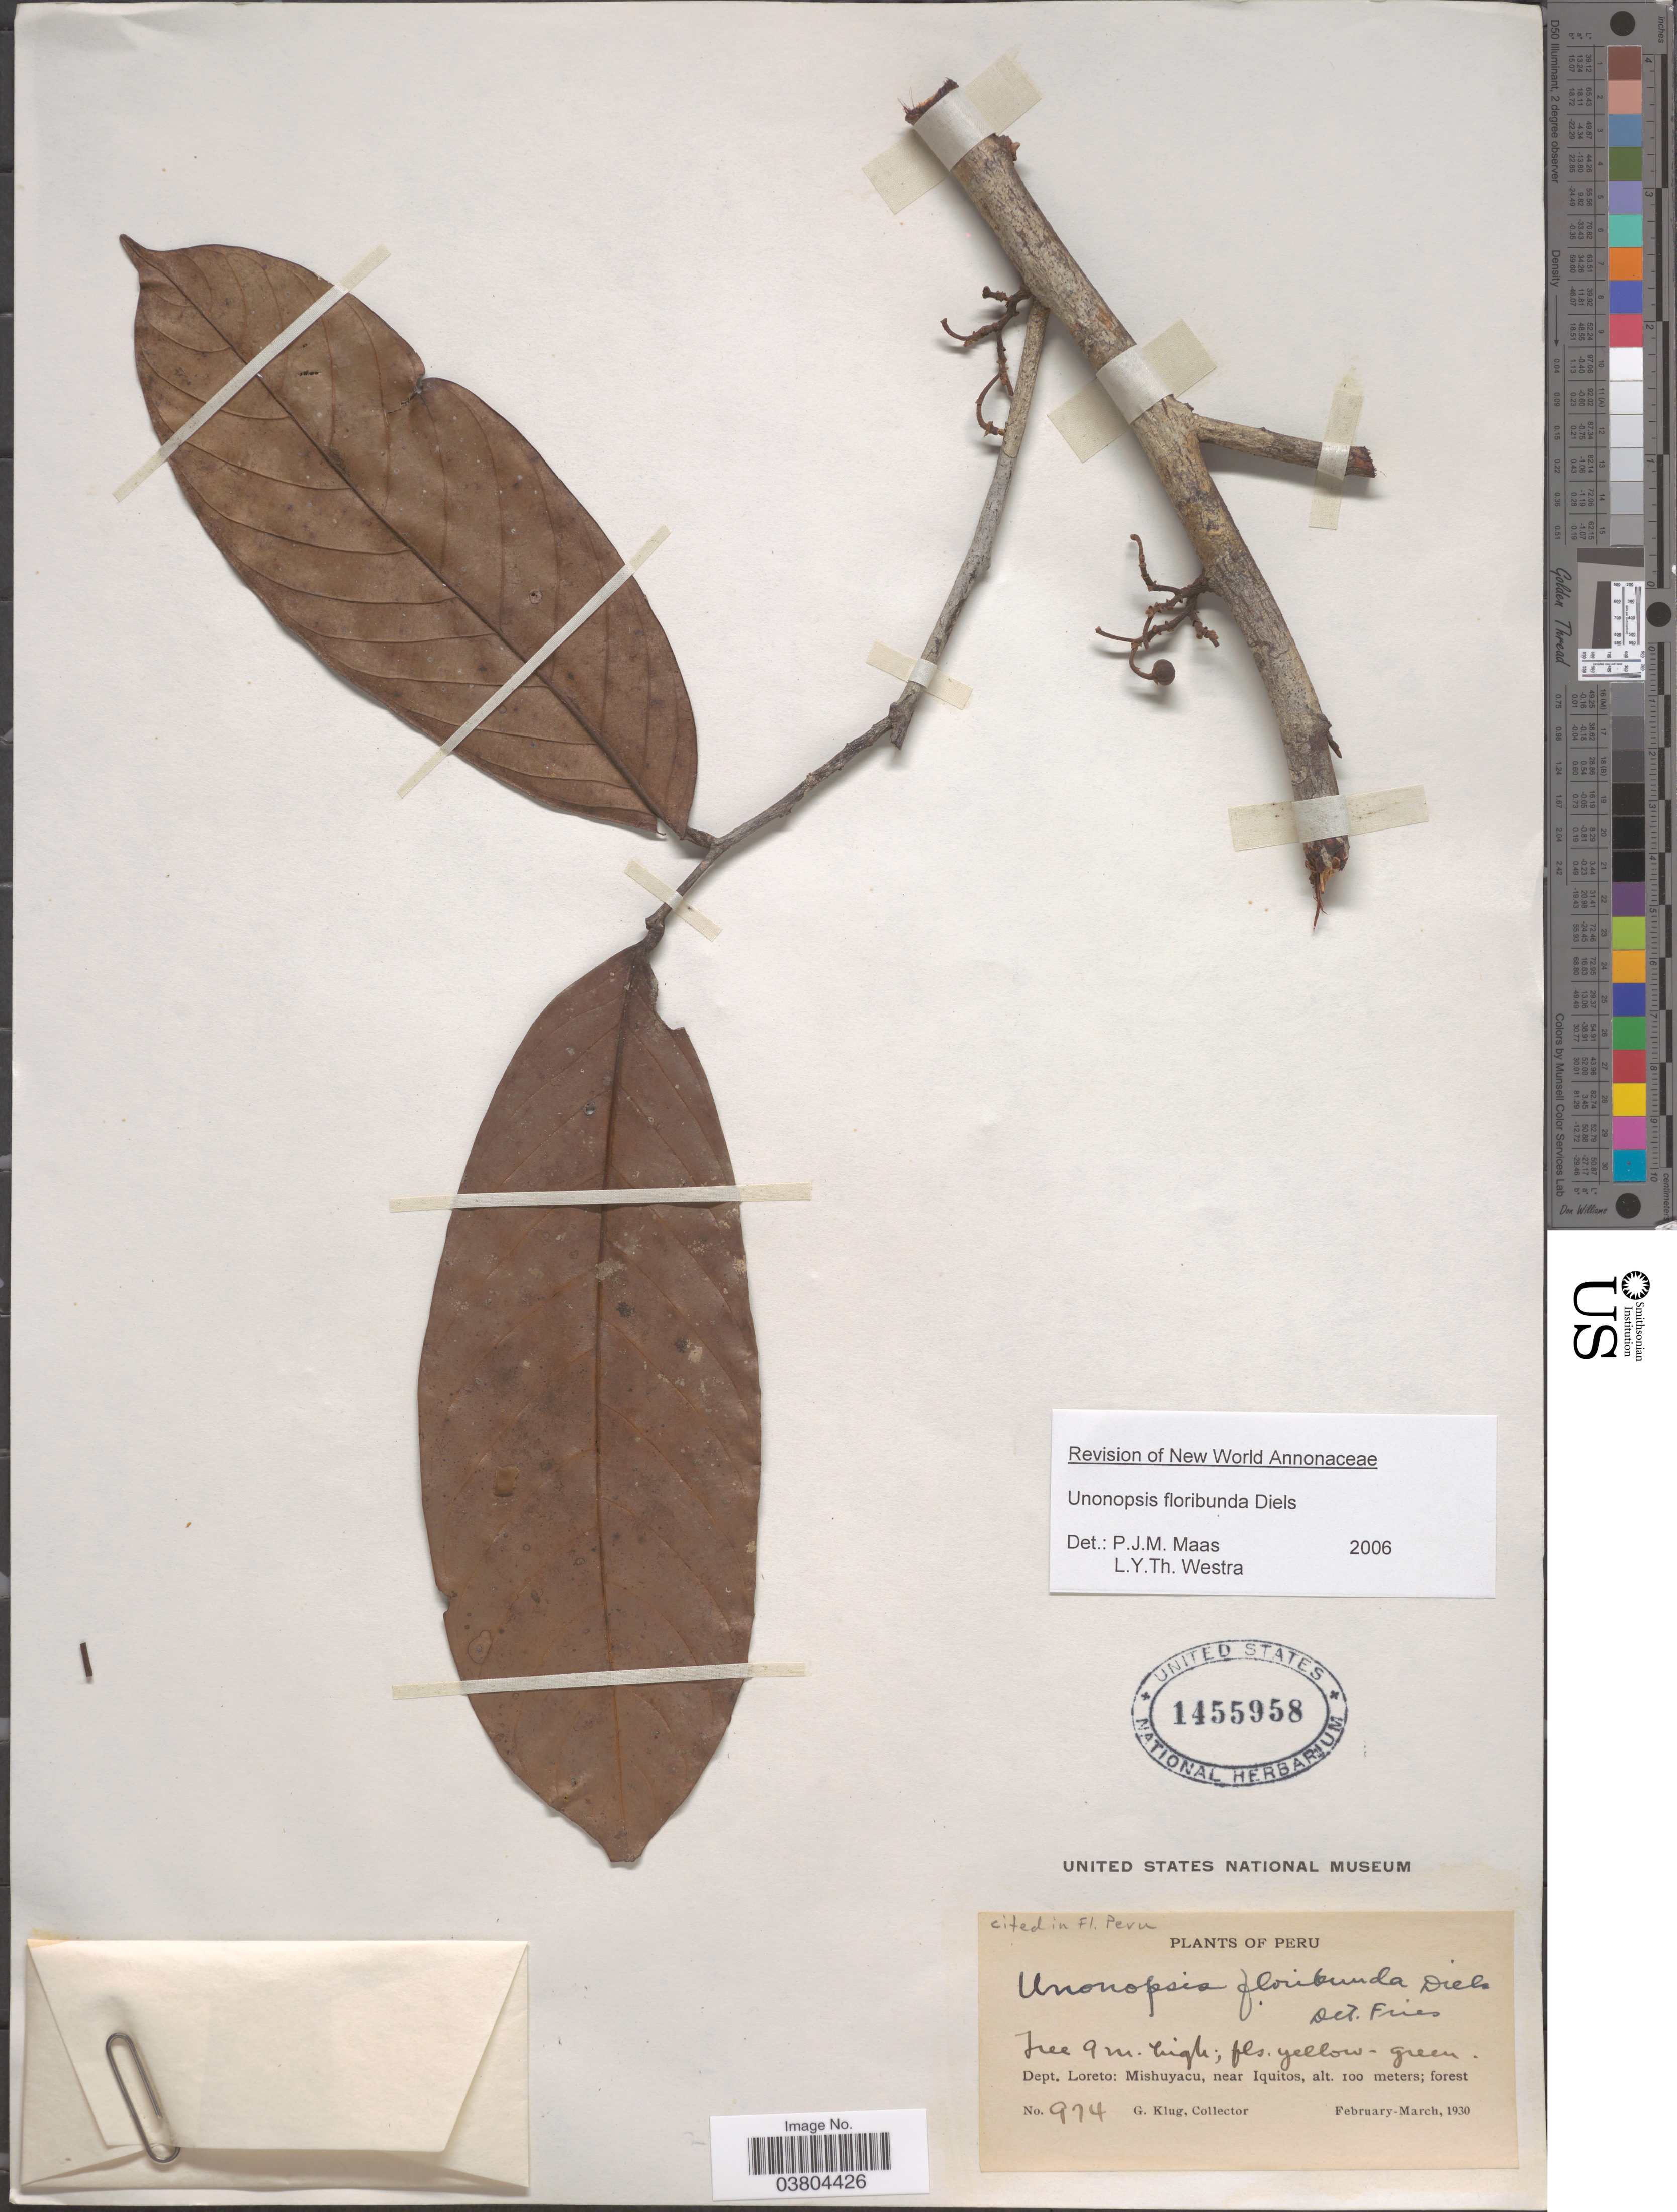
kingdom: Plantae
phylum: Tracheophyta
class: Magnoliopsida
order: Magnoliales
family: Annonaceae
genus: Unonopsis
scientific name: Unonopsis floribunda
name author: Diels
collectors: G. Klug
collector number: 974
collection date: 1930-02/1930-03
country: Peru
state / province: Loreto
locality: Dept. Loreto; Mishuyacu, near Iquitos.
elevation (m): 100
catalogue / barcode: US 1455958